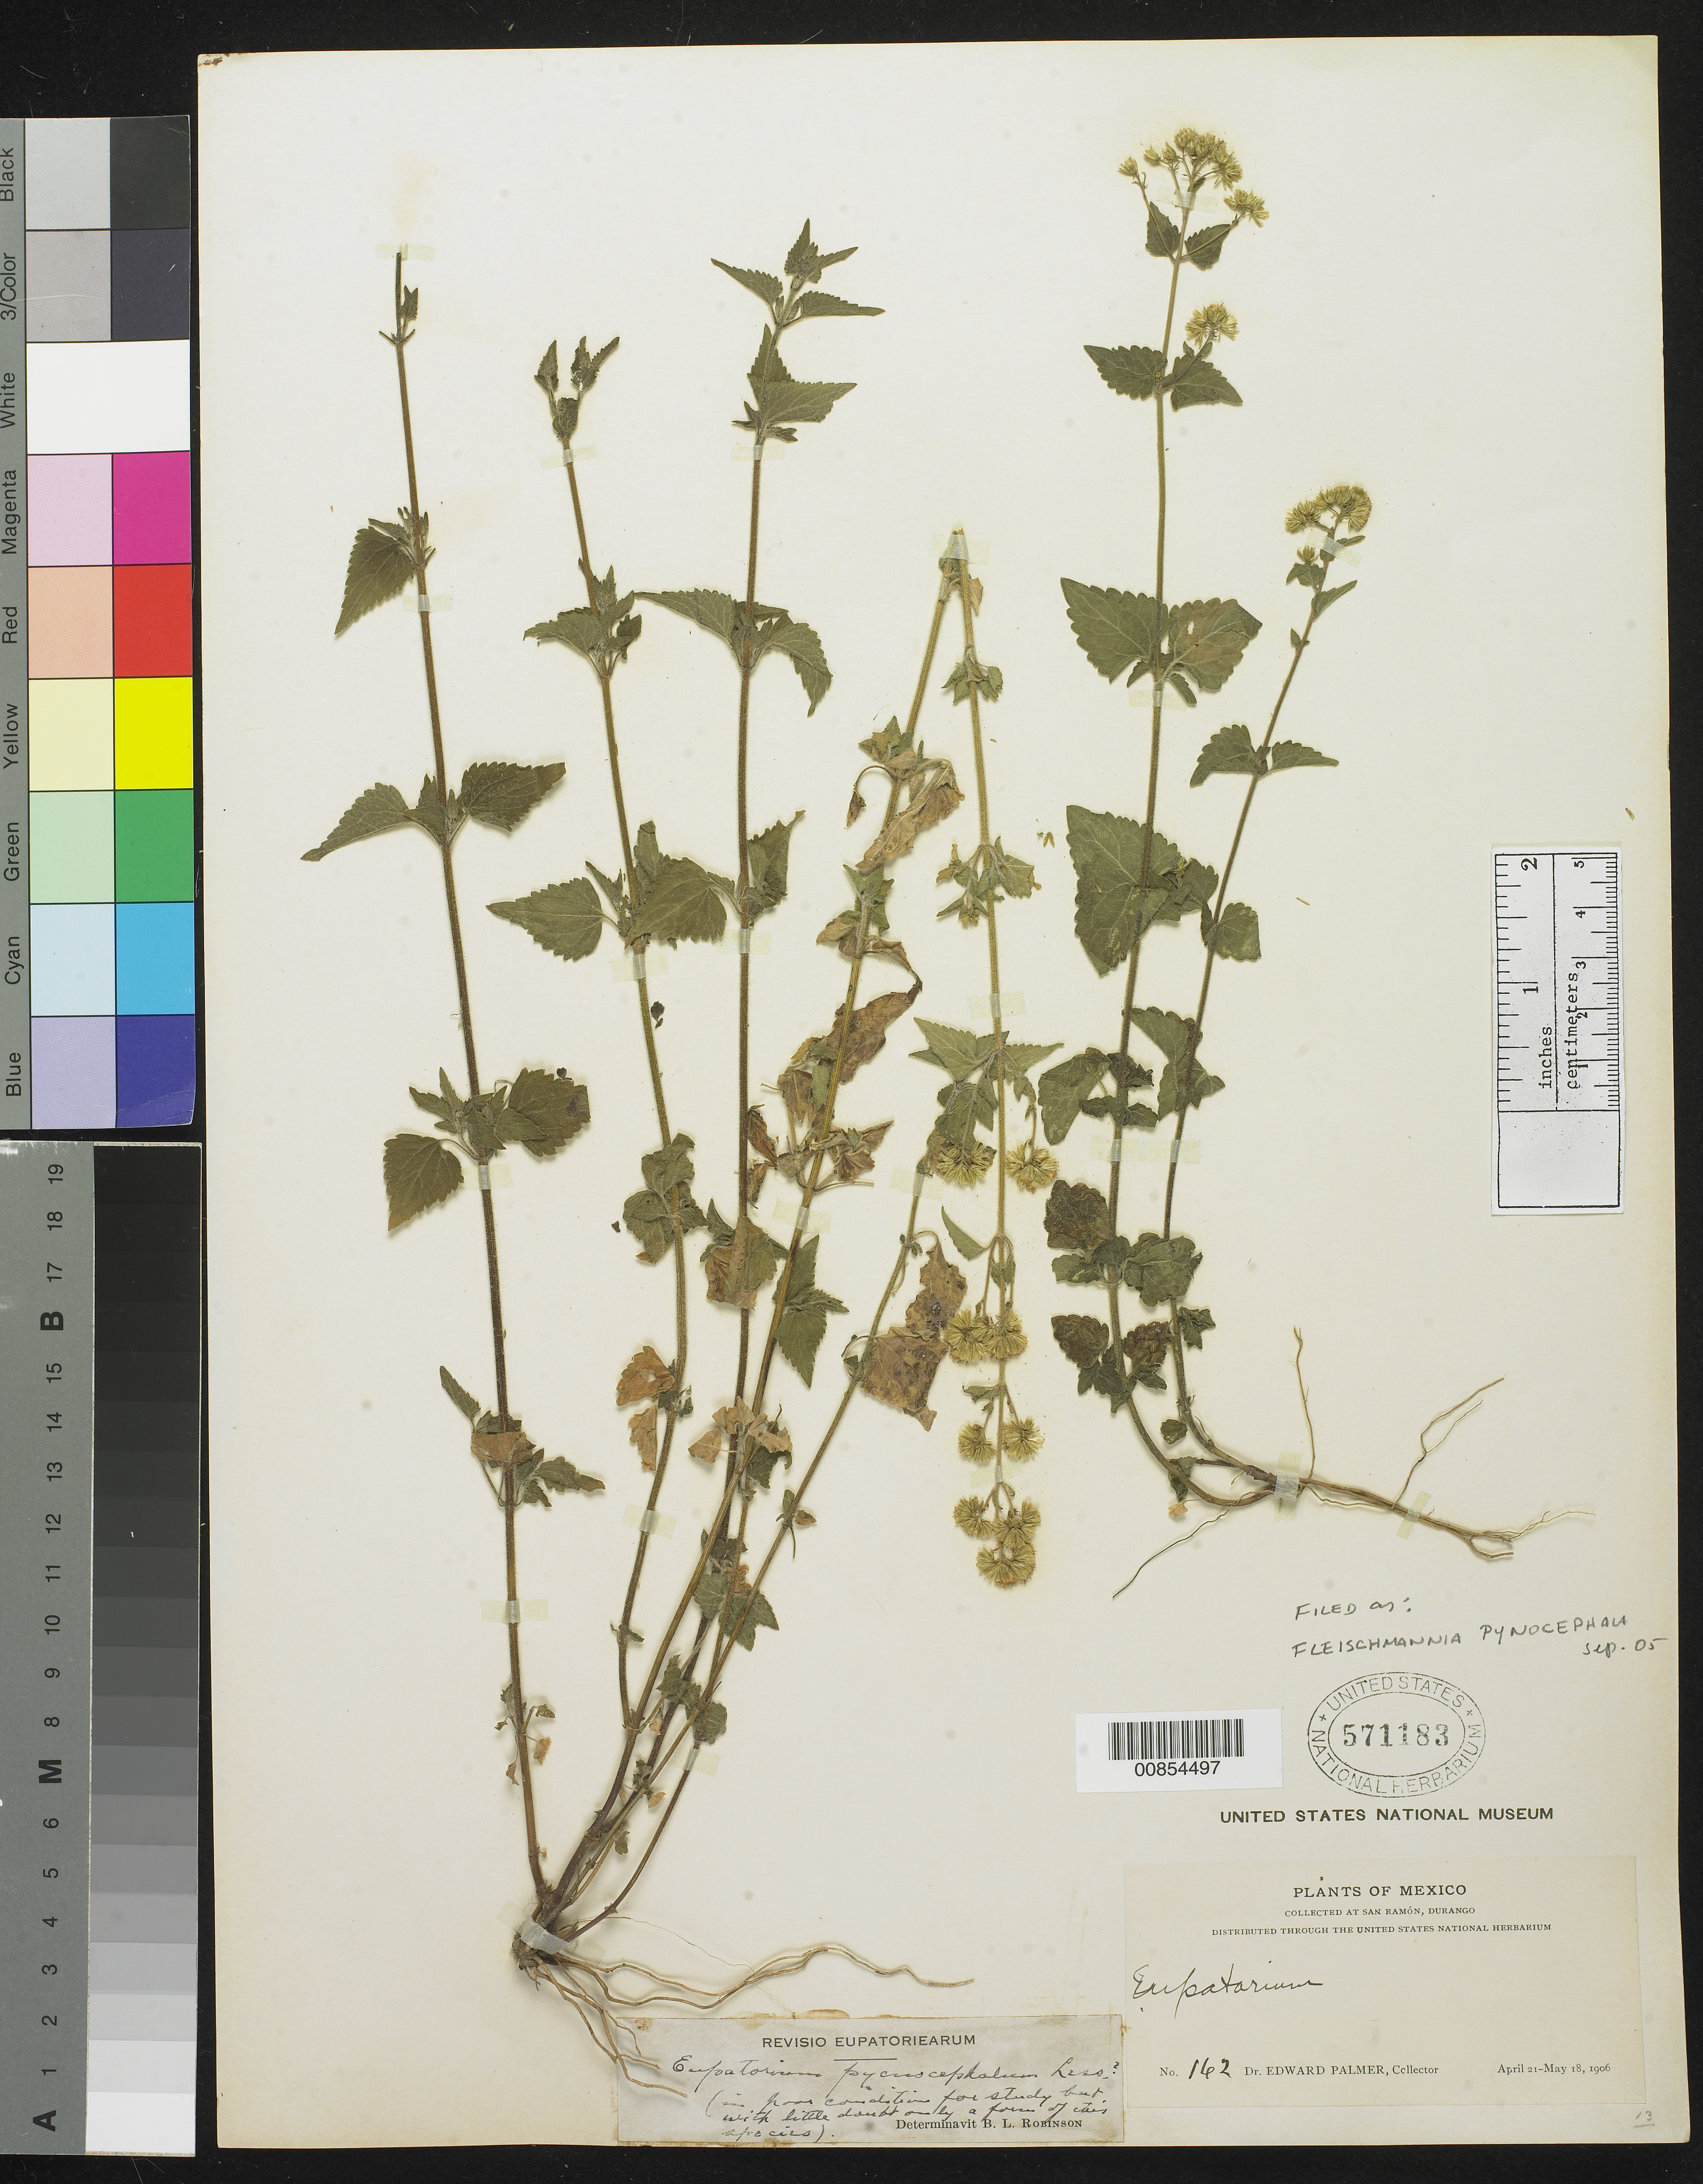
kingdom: Plantae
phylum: Tracheophyta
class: Magnoliopsida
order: Asterales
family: Asteraceae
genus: Fleischmannia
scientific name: Fleischmannia pycnocephala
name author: (Less.) R.M. King & H. Rob.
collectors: E. Palmer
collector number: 162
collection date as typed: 21 Apr 1906 to 18 May 1906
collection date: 1906-04-21/1906-05-18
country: Mexico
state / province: Durango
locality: San Ramón, Durango.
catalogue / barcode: US 571183